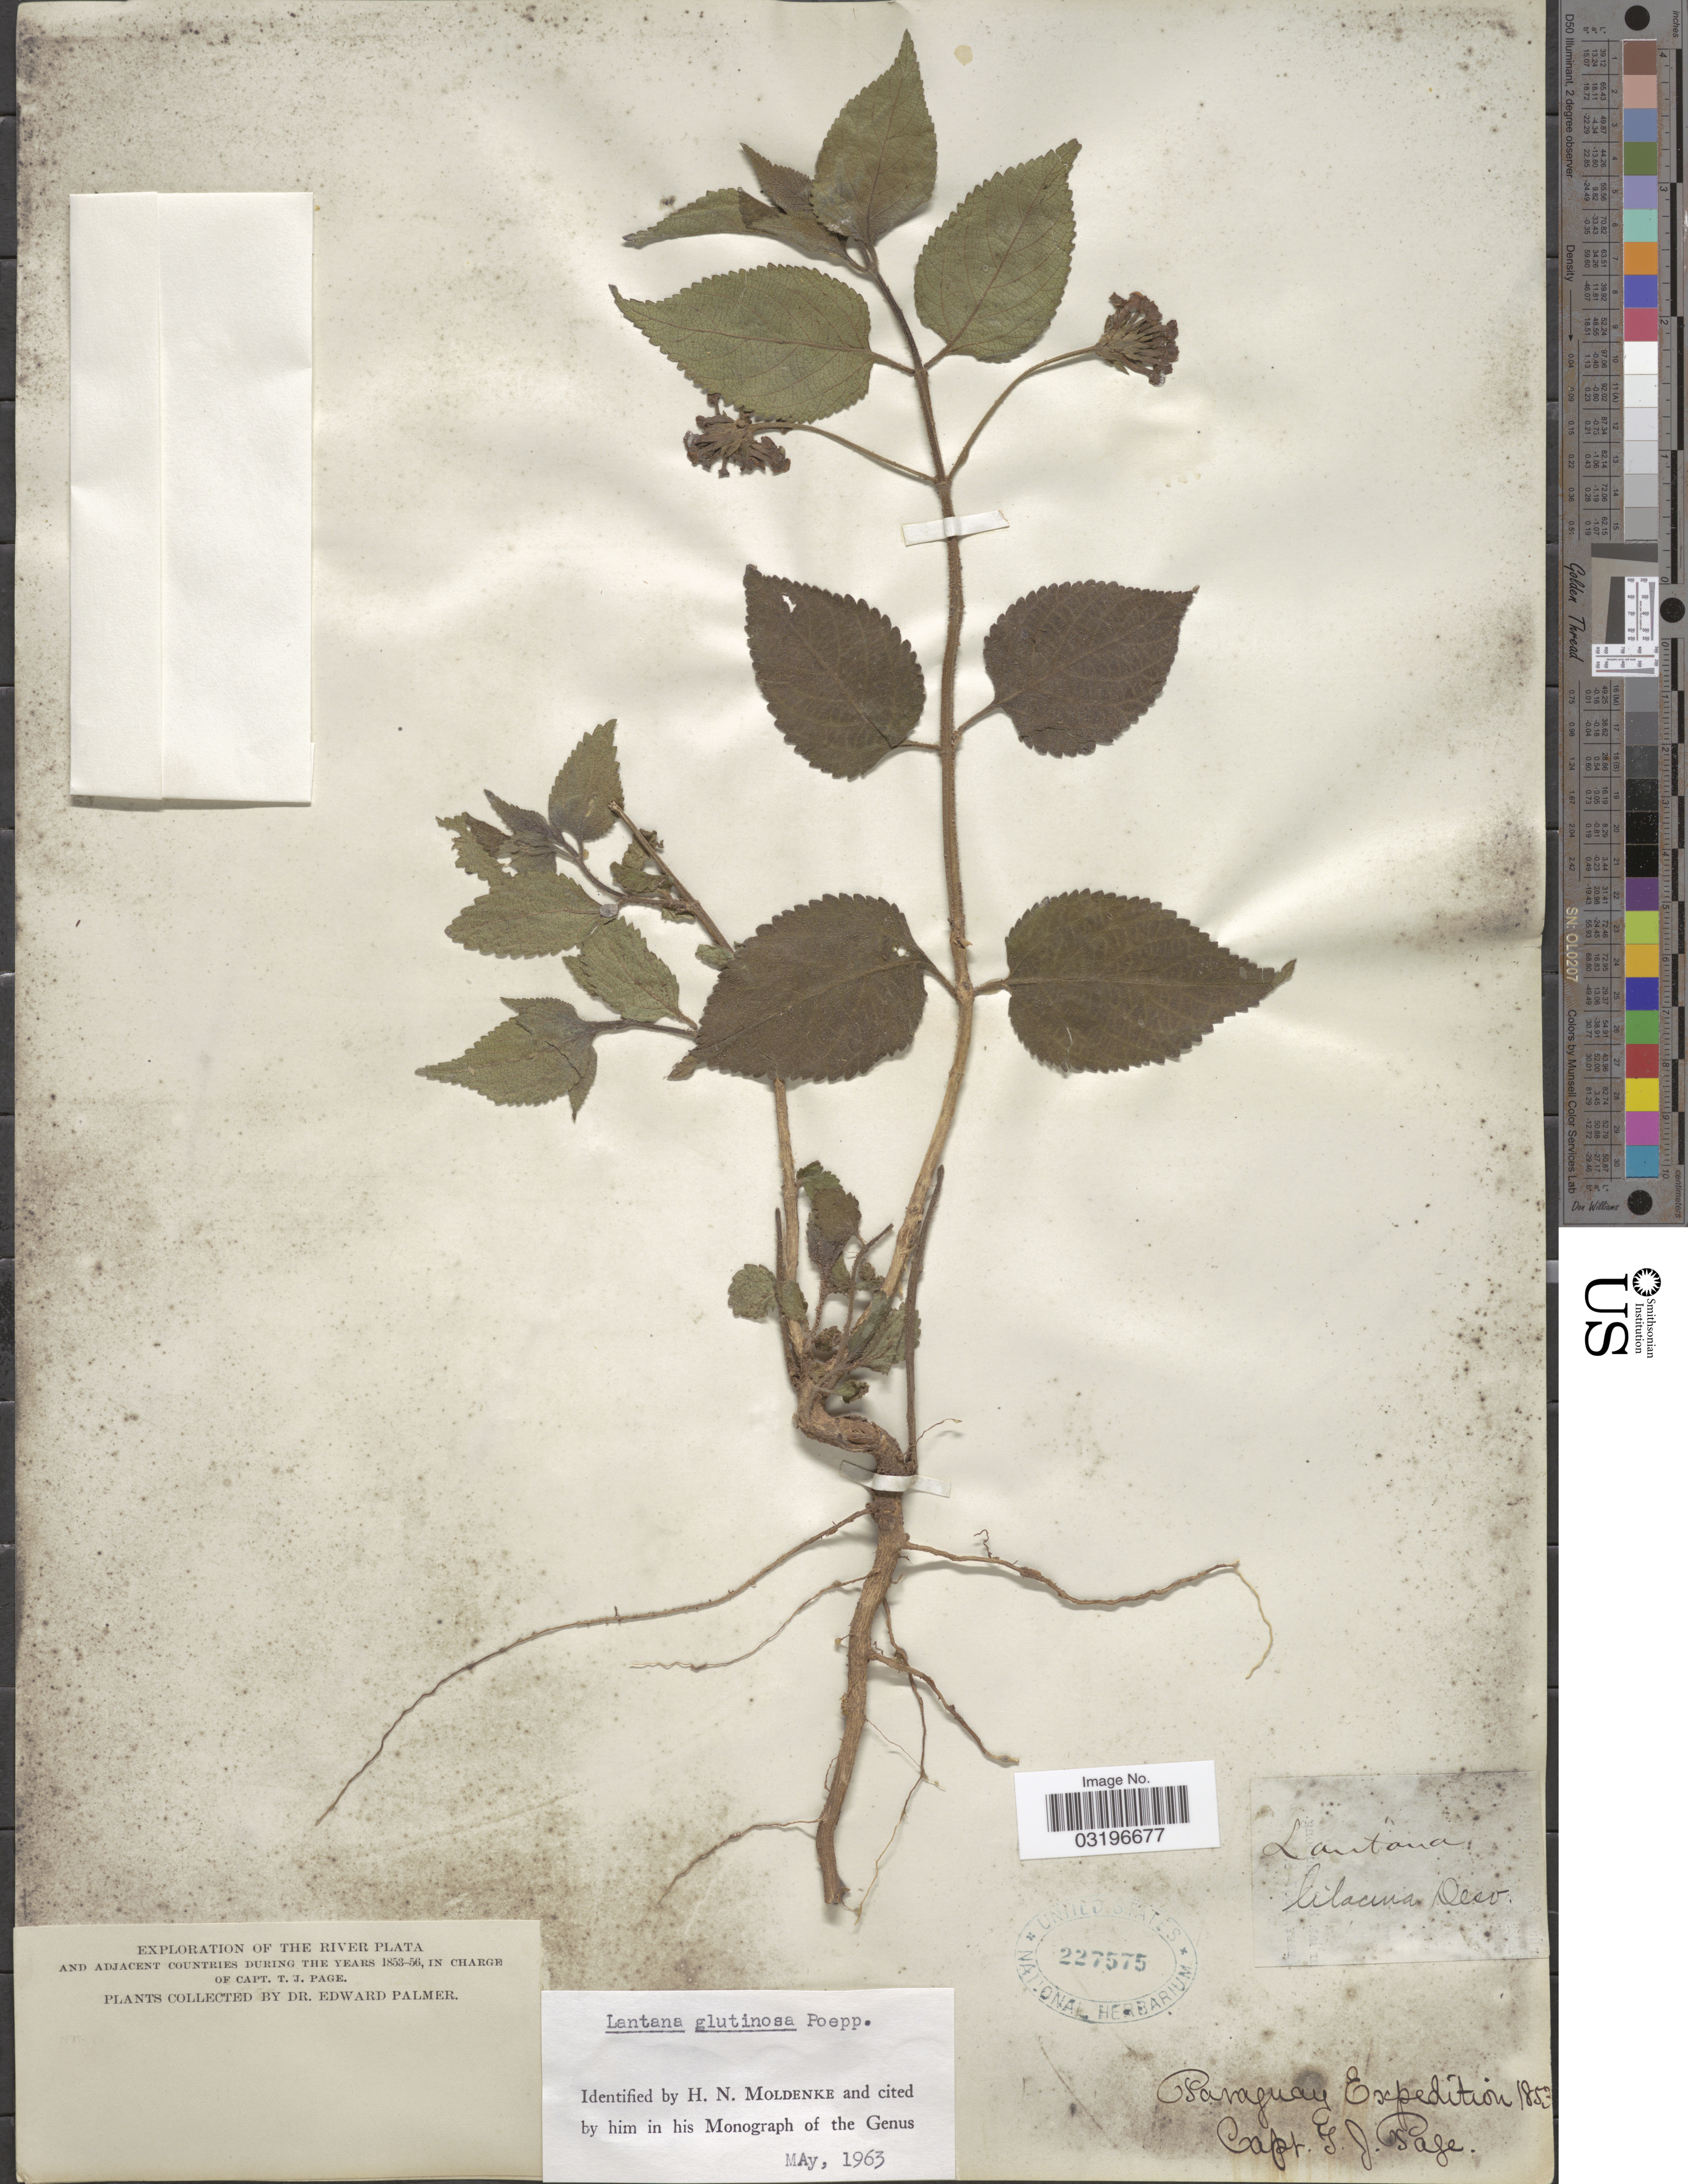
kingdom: Plantae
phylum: Tracheophyta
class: Magnoliopsida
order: Lamiales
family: Verbenaceae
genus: Lantana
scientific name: Lantana glutinosa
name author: Poepp.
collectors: E. Palmer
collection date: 1853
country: Paraguay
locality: The River Plata.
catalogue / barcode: US 227575